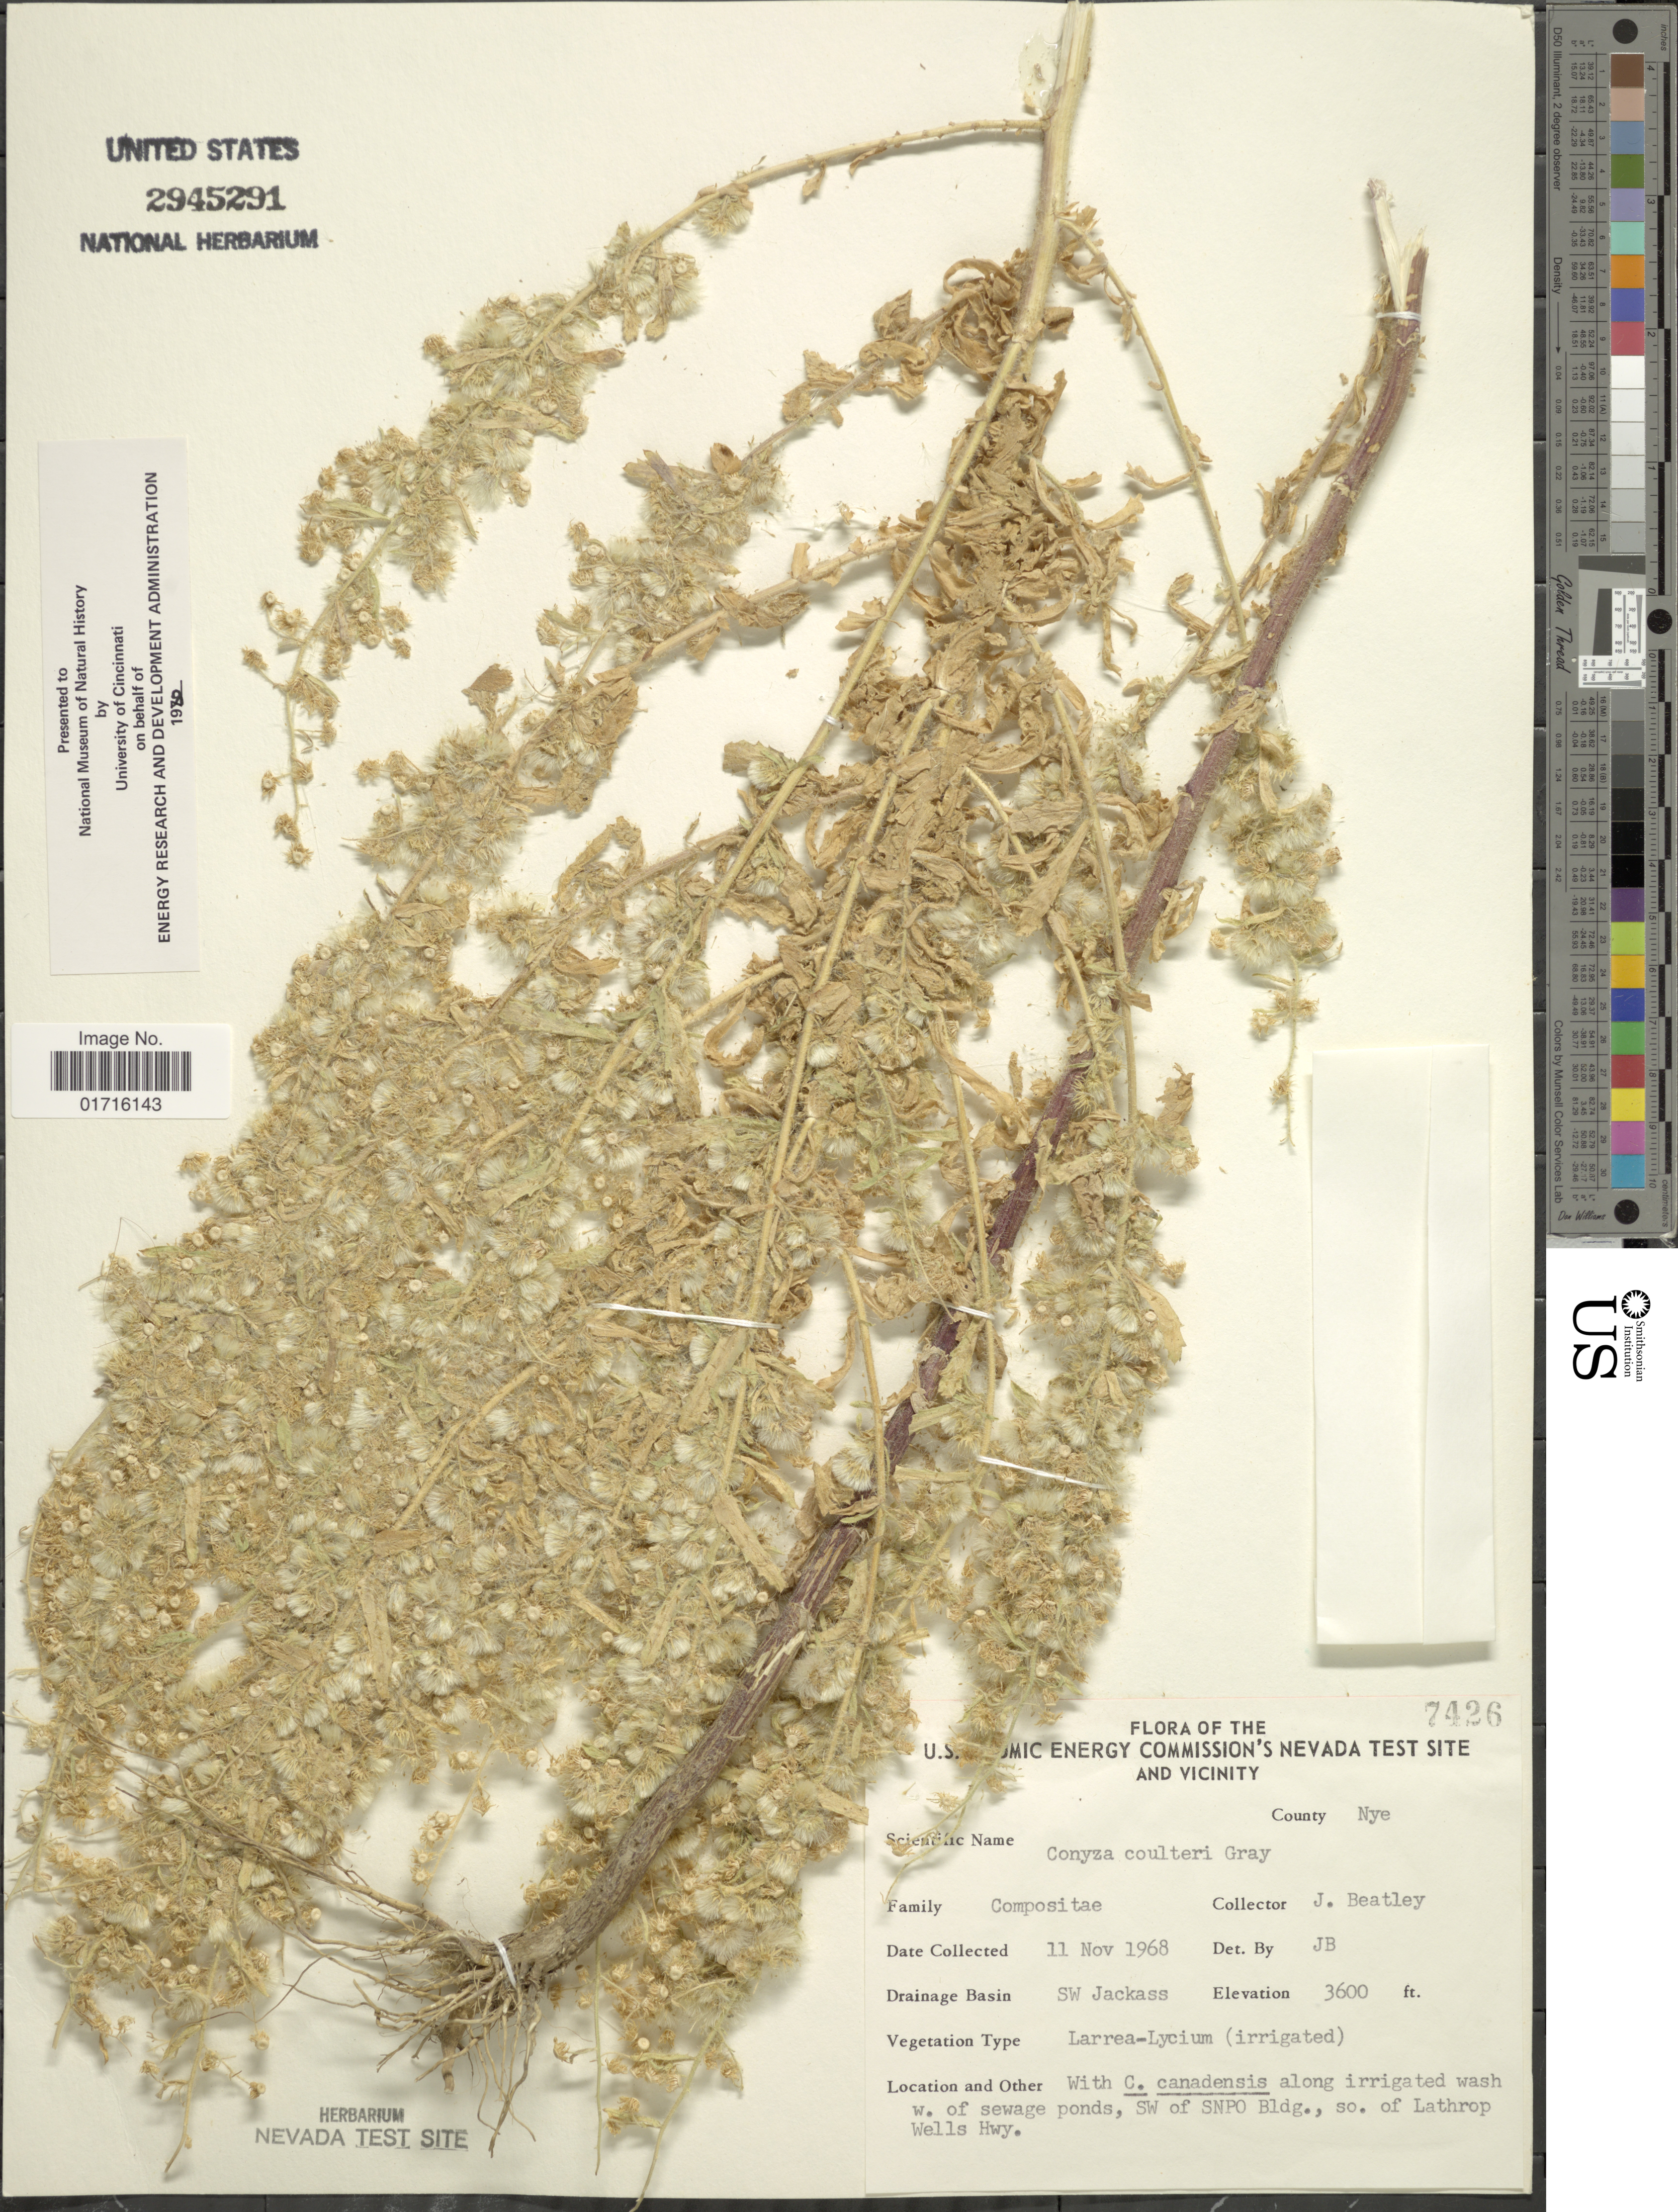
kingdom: Plantae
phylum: Tracheophyta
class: Magnoliopsida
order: Asterales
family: Asteraceae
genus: Conyza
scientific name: Conyza coulteri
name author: A. Gray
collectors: J. C. Beatley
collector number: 7426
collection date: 1968-11-11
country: United States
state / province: Nevada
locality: U.S. Atomic Energy Commission's Nevada Test Site and Vicinity, County Nye, SW Jackass, With C. canadensis along irrigated wash w. of sewage ponds, SW of SNPO Bldg., so. of Lathrop Wells Hwy.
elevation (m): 1097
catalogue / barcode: US 2945291